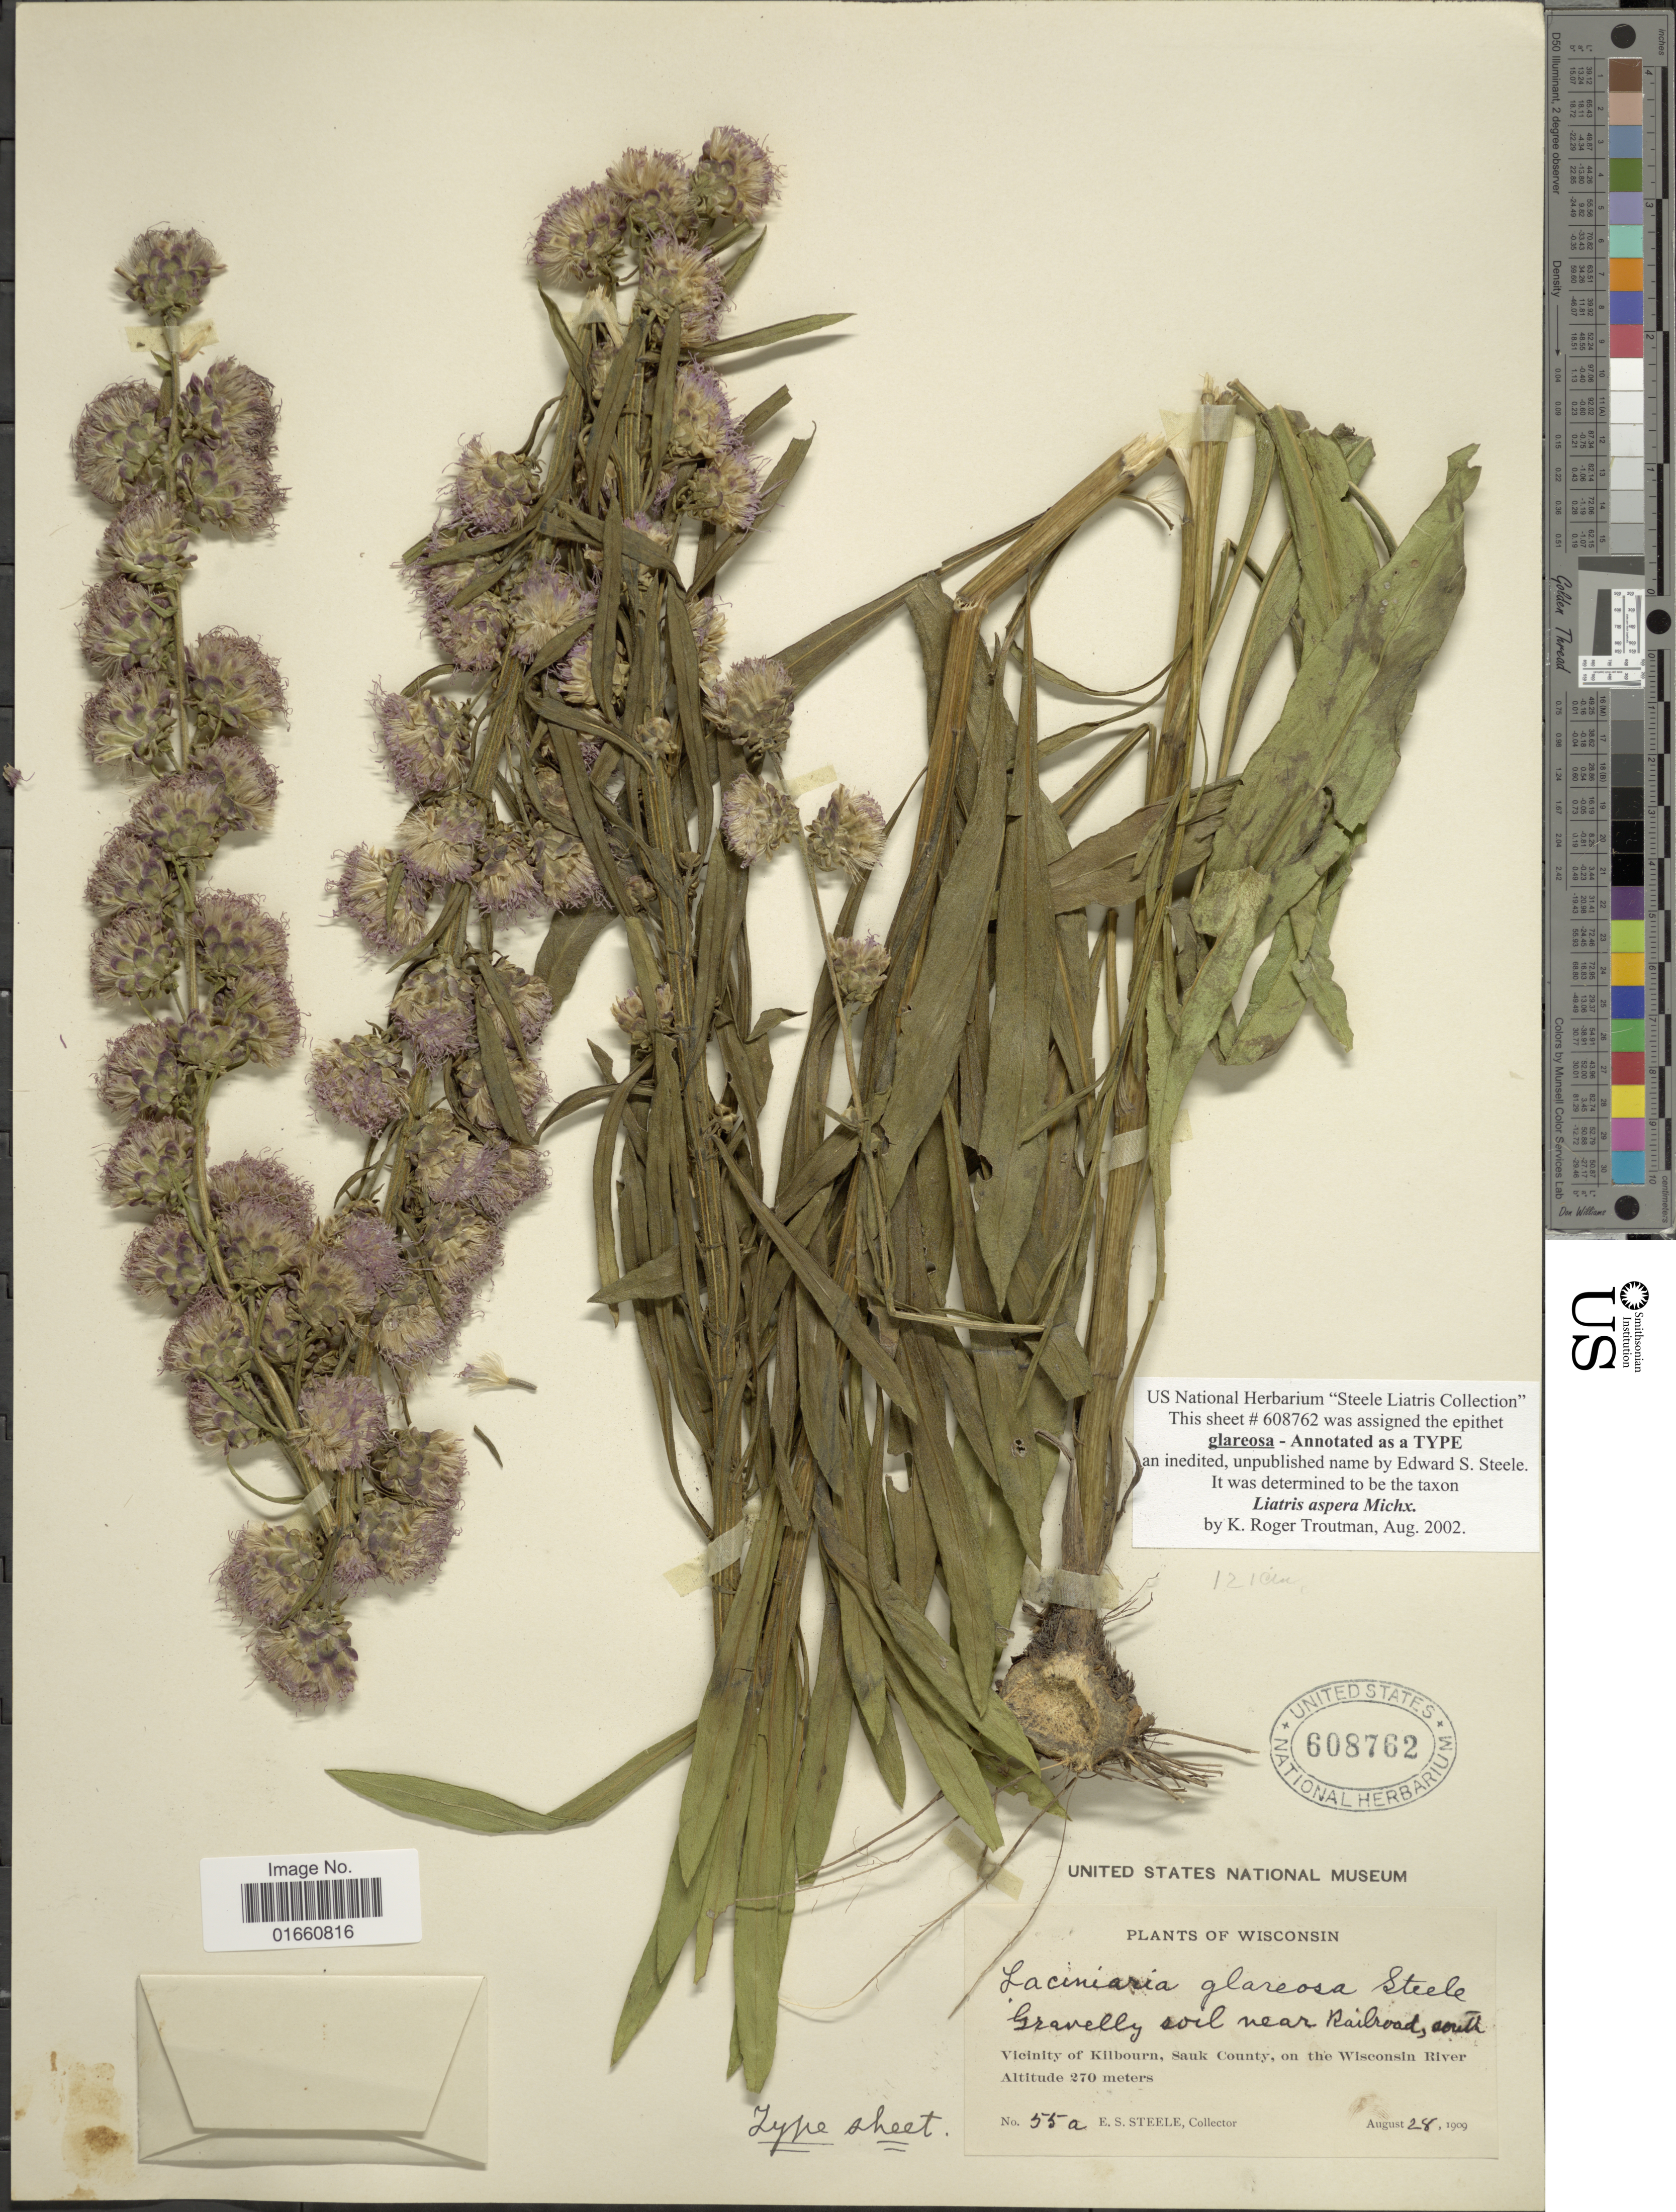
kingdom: Plantae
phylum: Tracheophyta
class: Magnoliopsida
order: Asterales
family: Asteraceae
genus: Liatris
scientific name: Liatris aspera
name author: Michx.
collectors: E. Steele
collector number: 55a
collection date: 1909-08-28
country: United States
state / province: Wisconsin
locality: Gravelly soil near Railroad, south, Vicinity of Kilbourn, Sauk County, on the Wisconsin River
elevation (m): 270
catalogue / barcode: US 608762